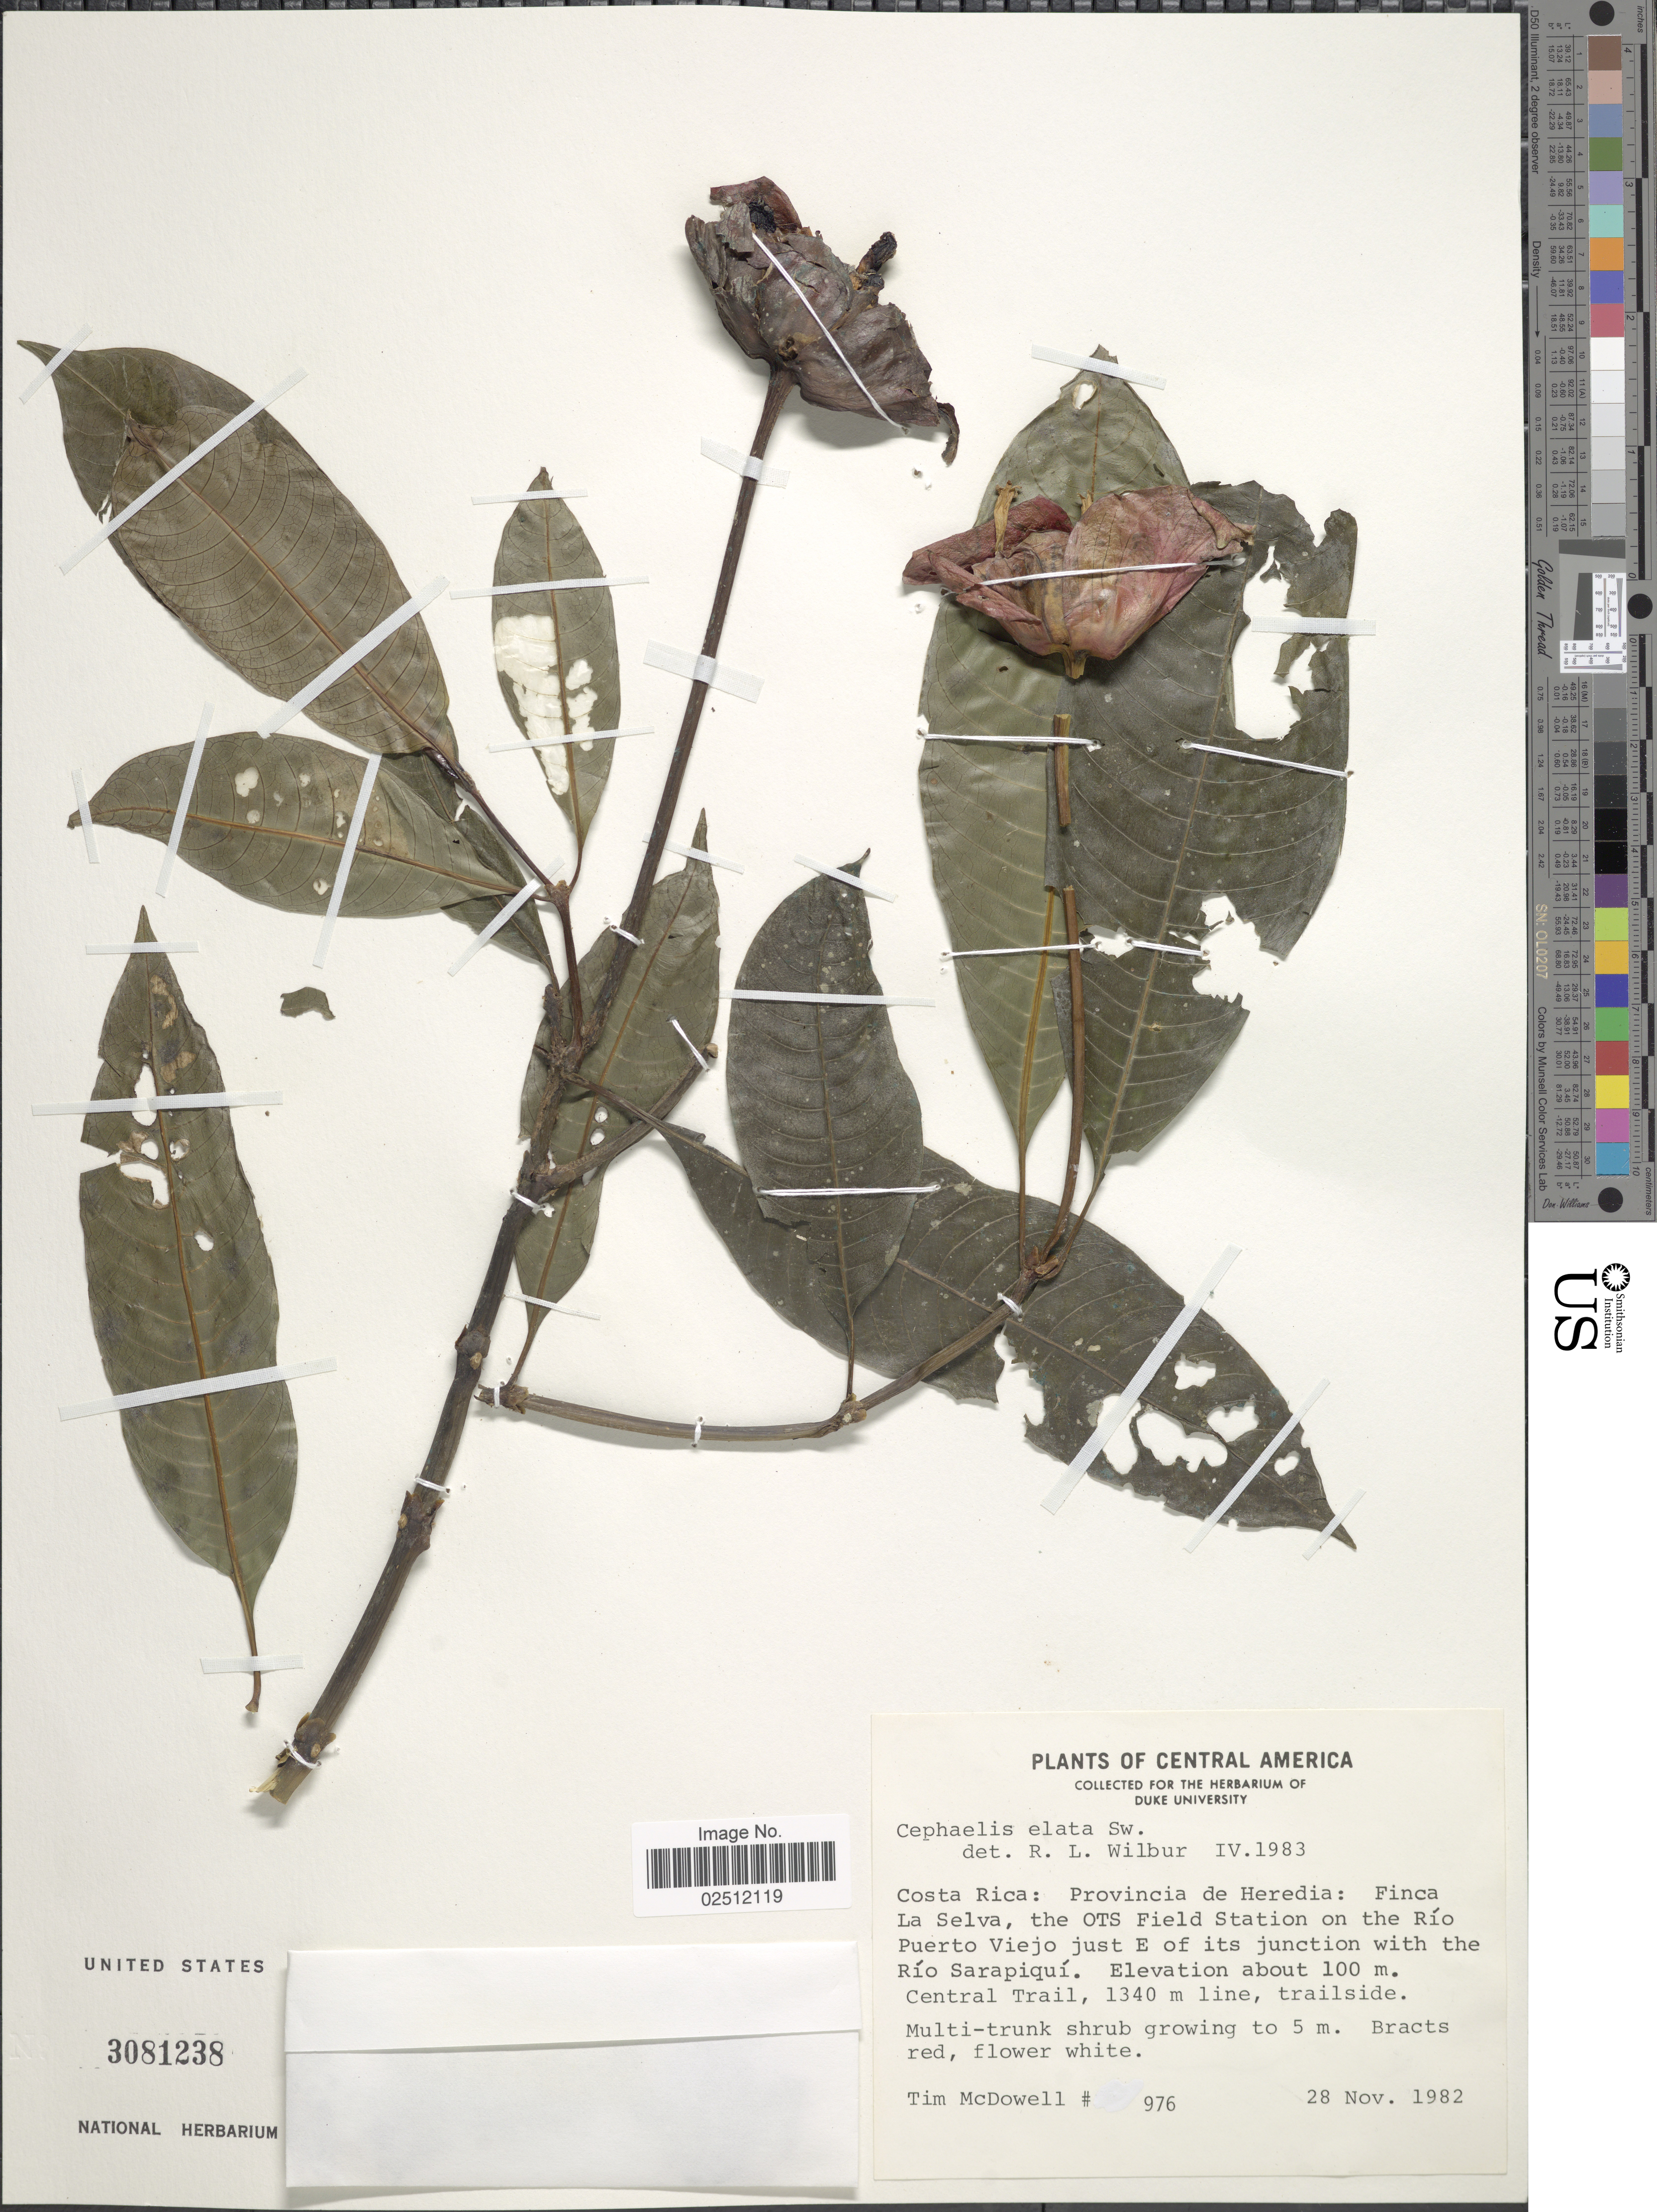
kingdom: Plantae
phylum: Tracheophyta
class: Magnoliopsida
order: Gentianales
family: Rubiaceae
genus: Psychotria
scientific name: Psychotria elata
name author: (Sw.) Hammel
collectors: T. McDowell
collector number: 976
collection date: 1982-11-28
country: Costa Rica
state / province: Heredia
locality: Finca La Selva, the OTS Field Station on the Río Puerto Viejo, just E of its junction with the Río Sarapiquí, Central Trail, trailside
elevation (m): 100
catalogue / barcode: US 3081238